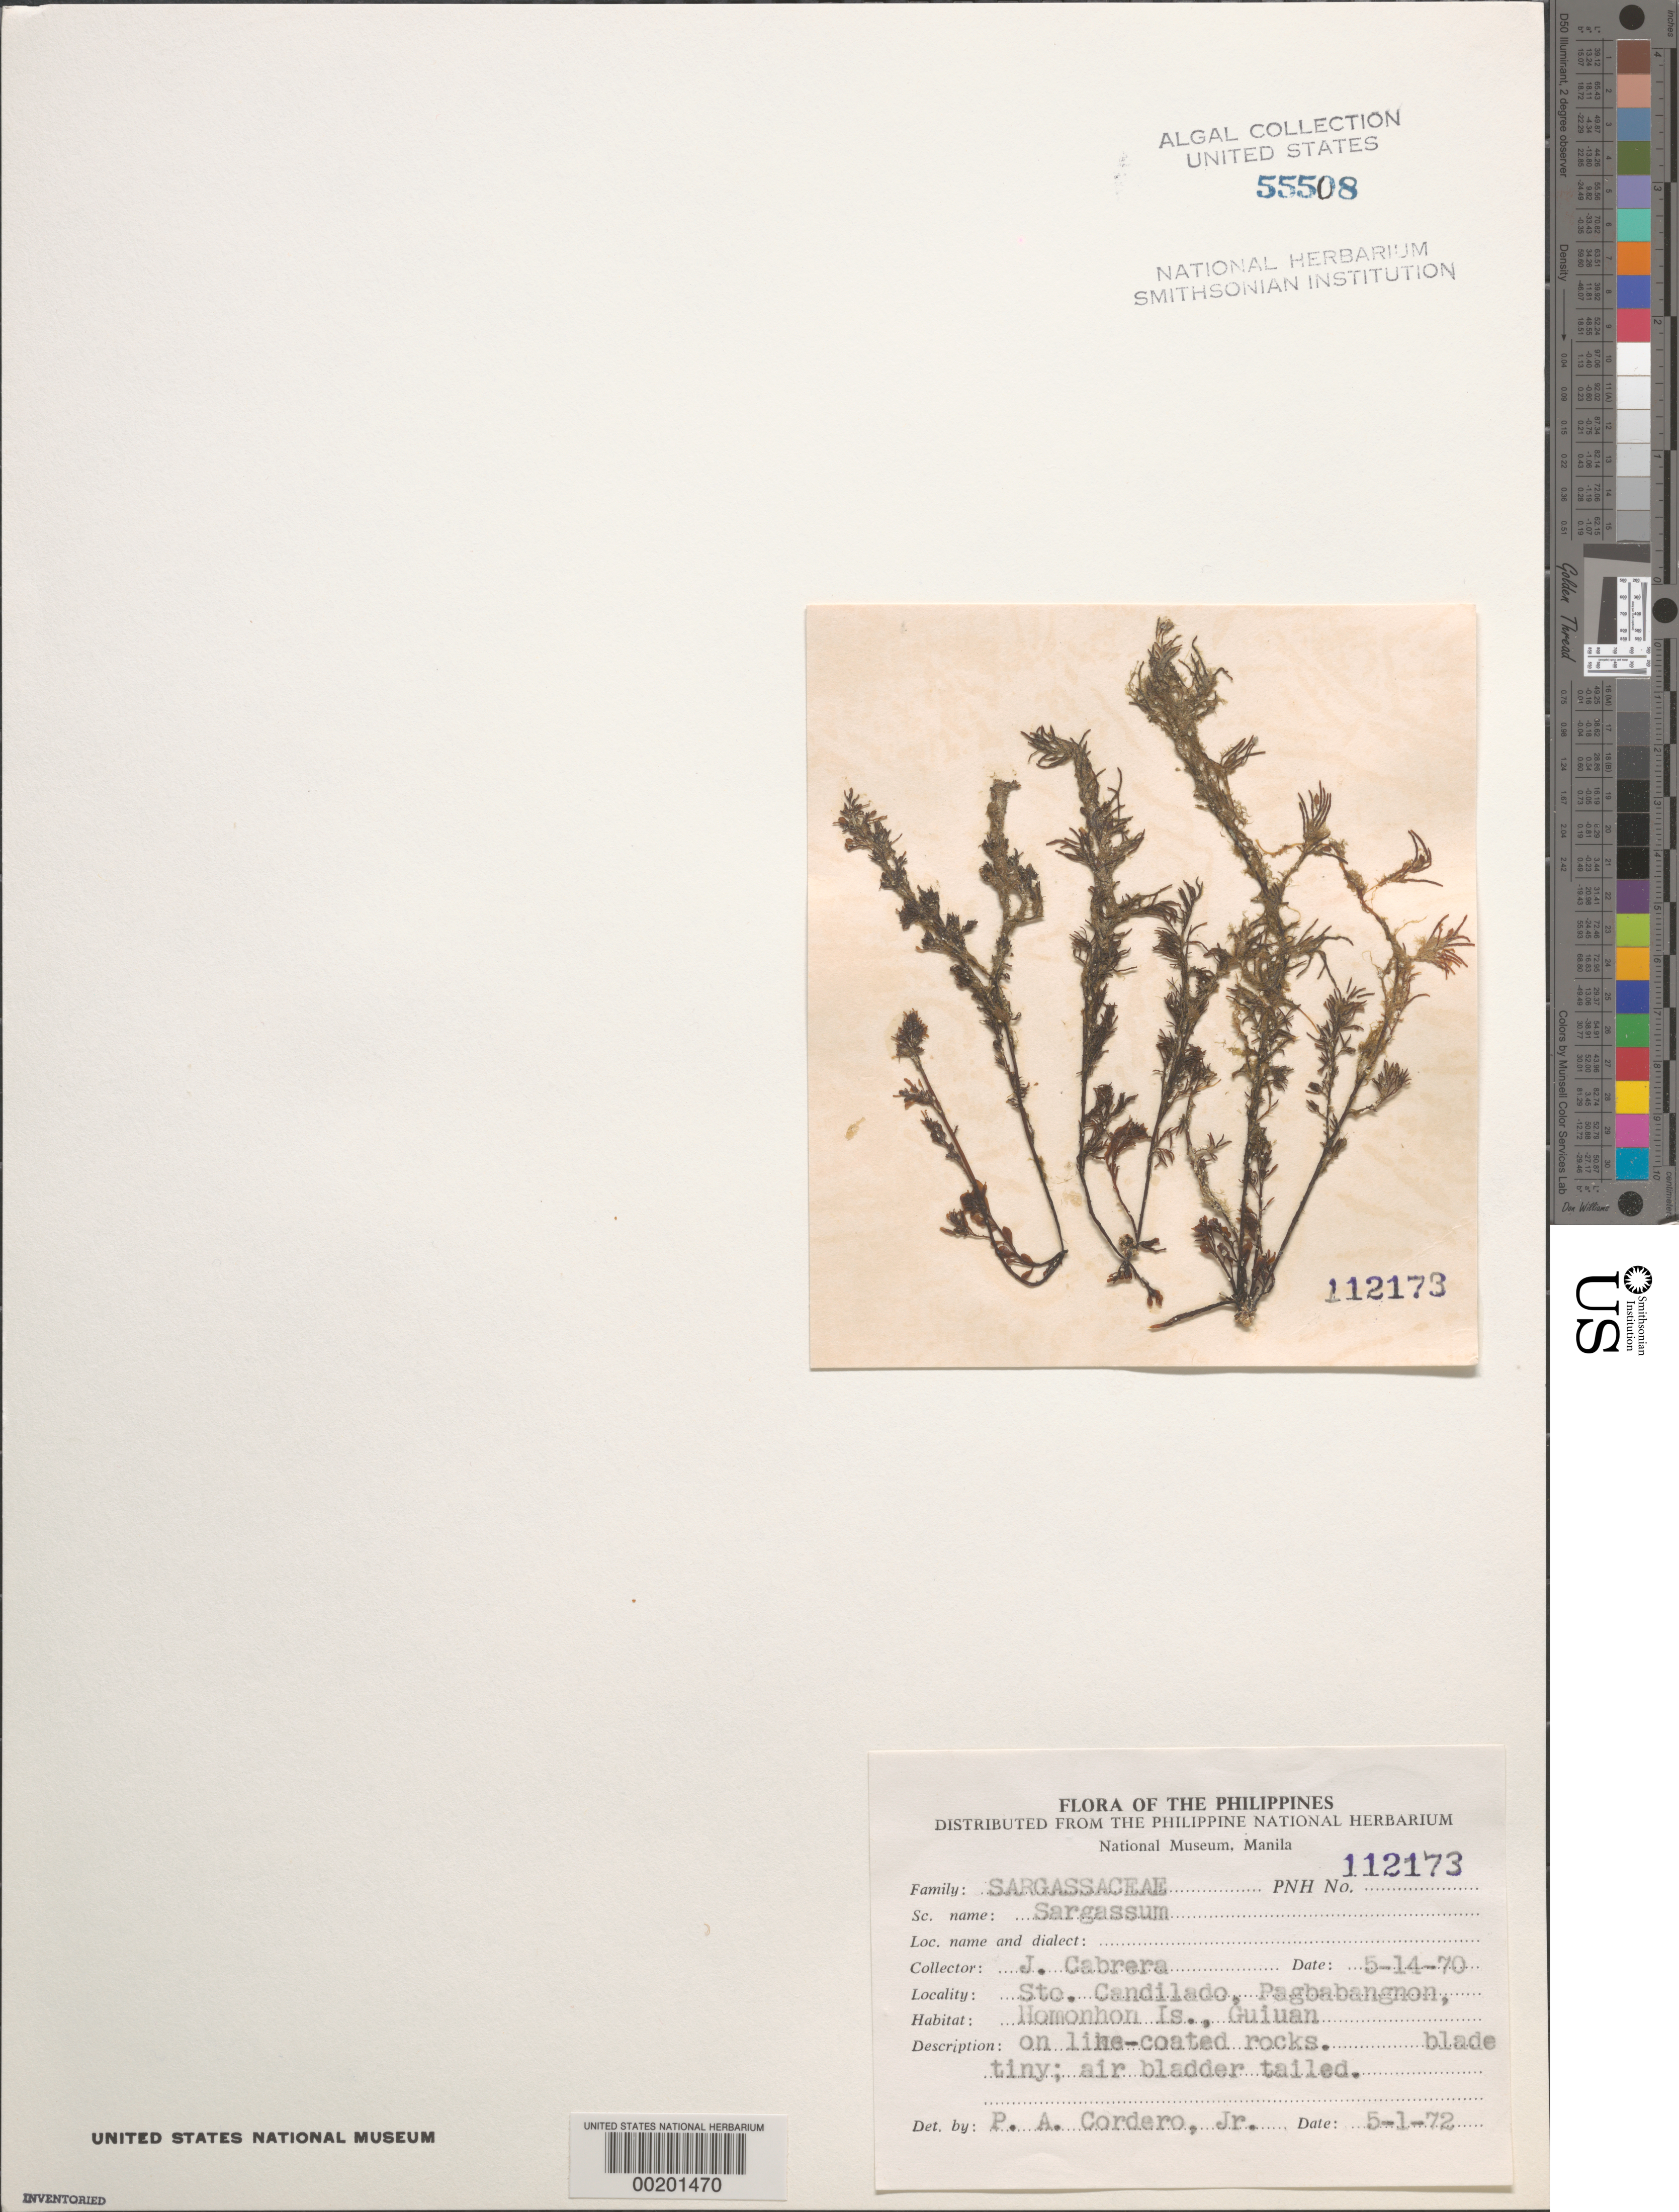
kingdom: Chromista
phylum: Ochrophyta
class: Phaeophyceae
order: Fucales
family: Sargassaceae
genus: Sargassum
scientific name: Sargassum sp.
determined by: Cordero, P. A., Jr.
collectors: J. Cabrera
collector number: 112173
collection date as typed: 14 May 1970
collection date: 1970-05-14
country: Philippines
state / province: Eastern Visayas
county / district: Eastern Samar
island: Homonhon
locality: Santo Candilado, Pagbabangnon, Guiuan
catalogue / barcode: US 55508